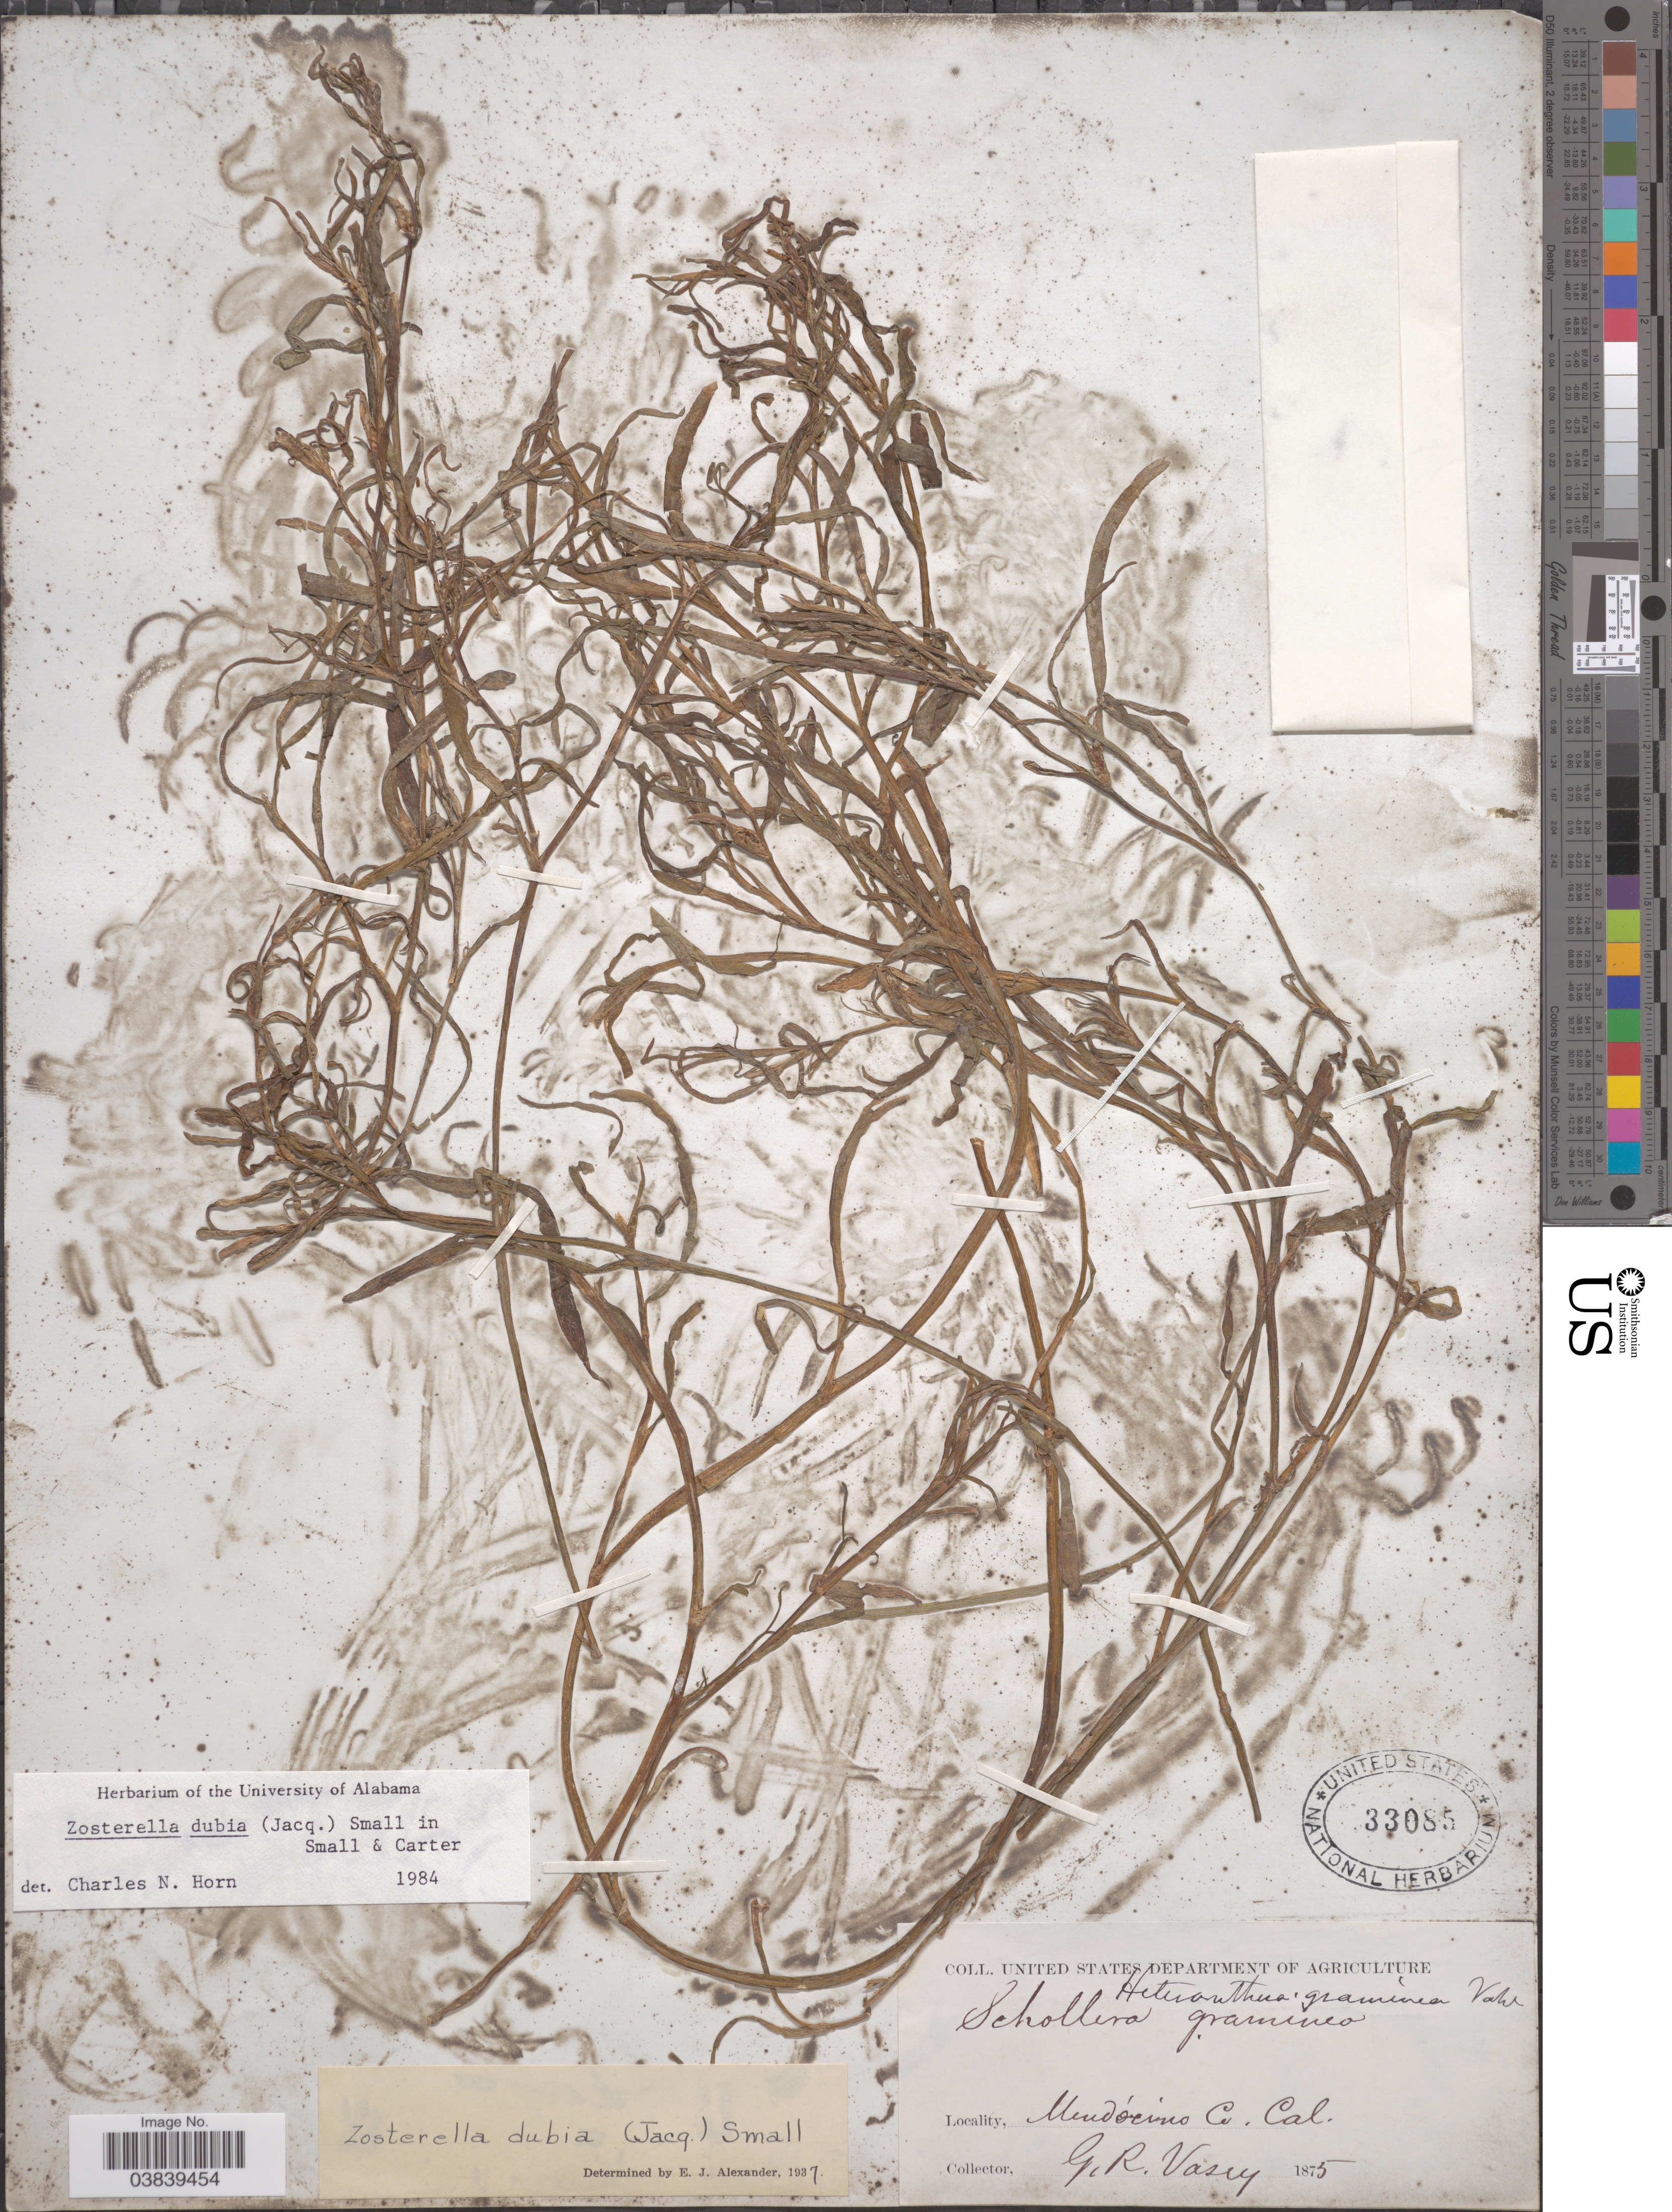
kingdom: Plantae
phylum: Tracheophyta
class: Liliopsida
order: Commelinales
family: Pontederiaceae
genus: Heteranthera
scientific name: Heteranthera dubia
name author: (Jacq.) MacMill.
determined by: Strong, Mark T., (BOT), Smithsonian Institution - National Museum of Natural History (UNITED STATES)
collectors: G. R. Vasey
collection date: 1875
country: United States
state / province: California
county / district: Mendocino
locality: Mendocino Co.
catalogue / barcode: US 33085